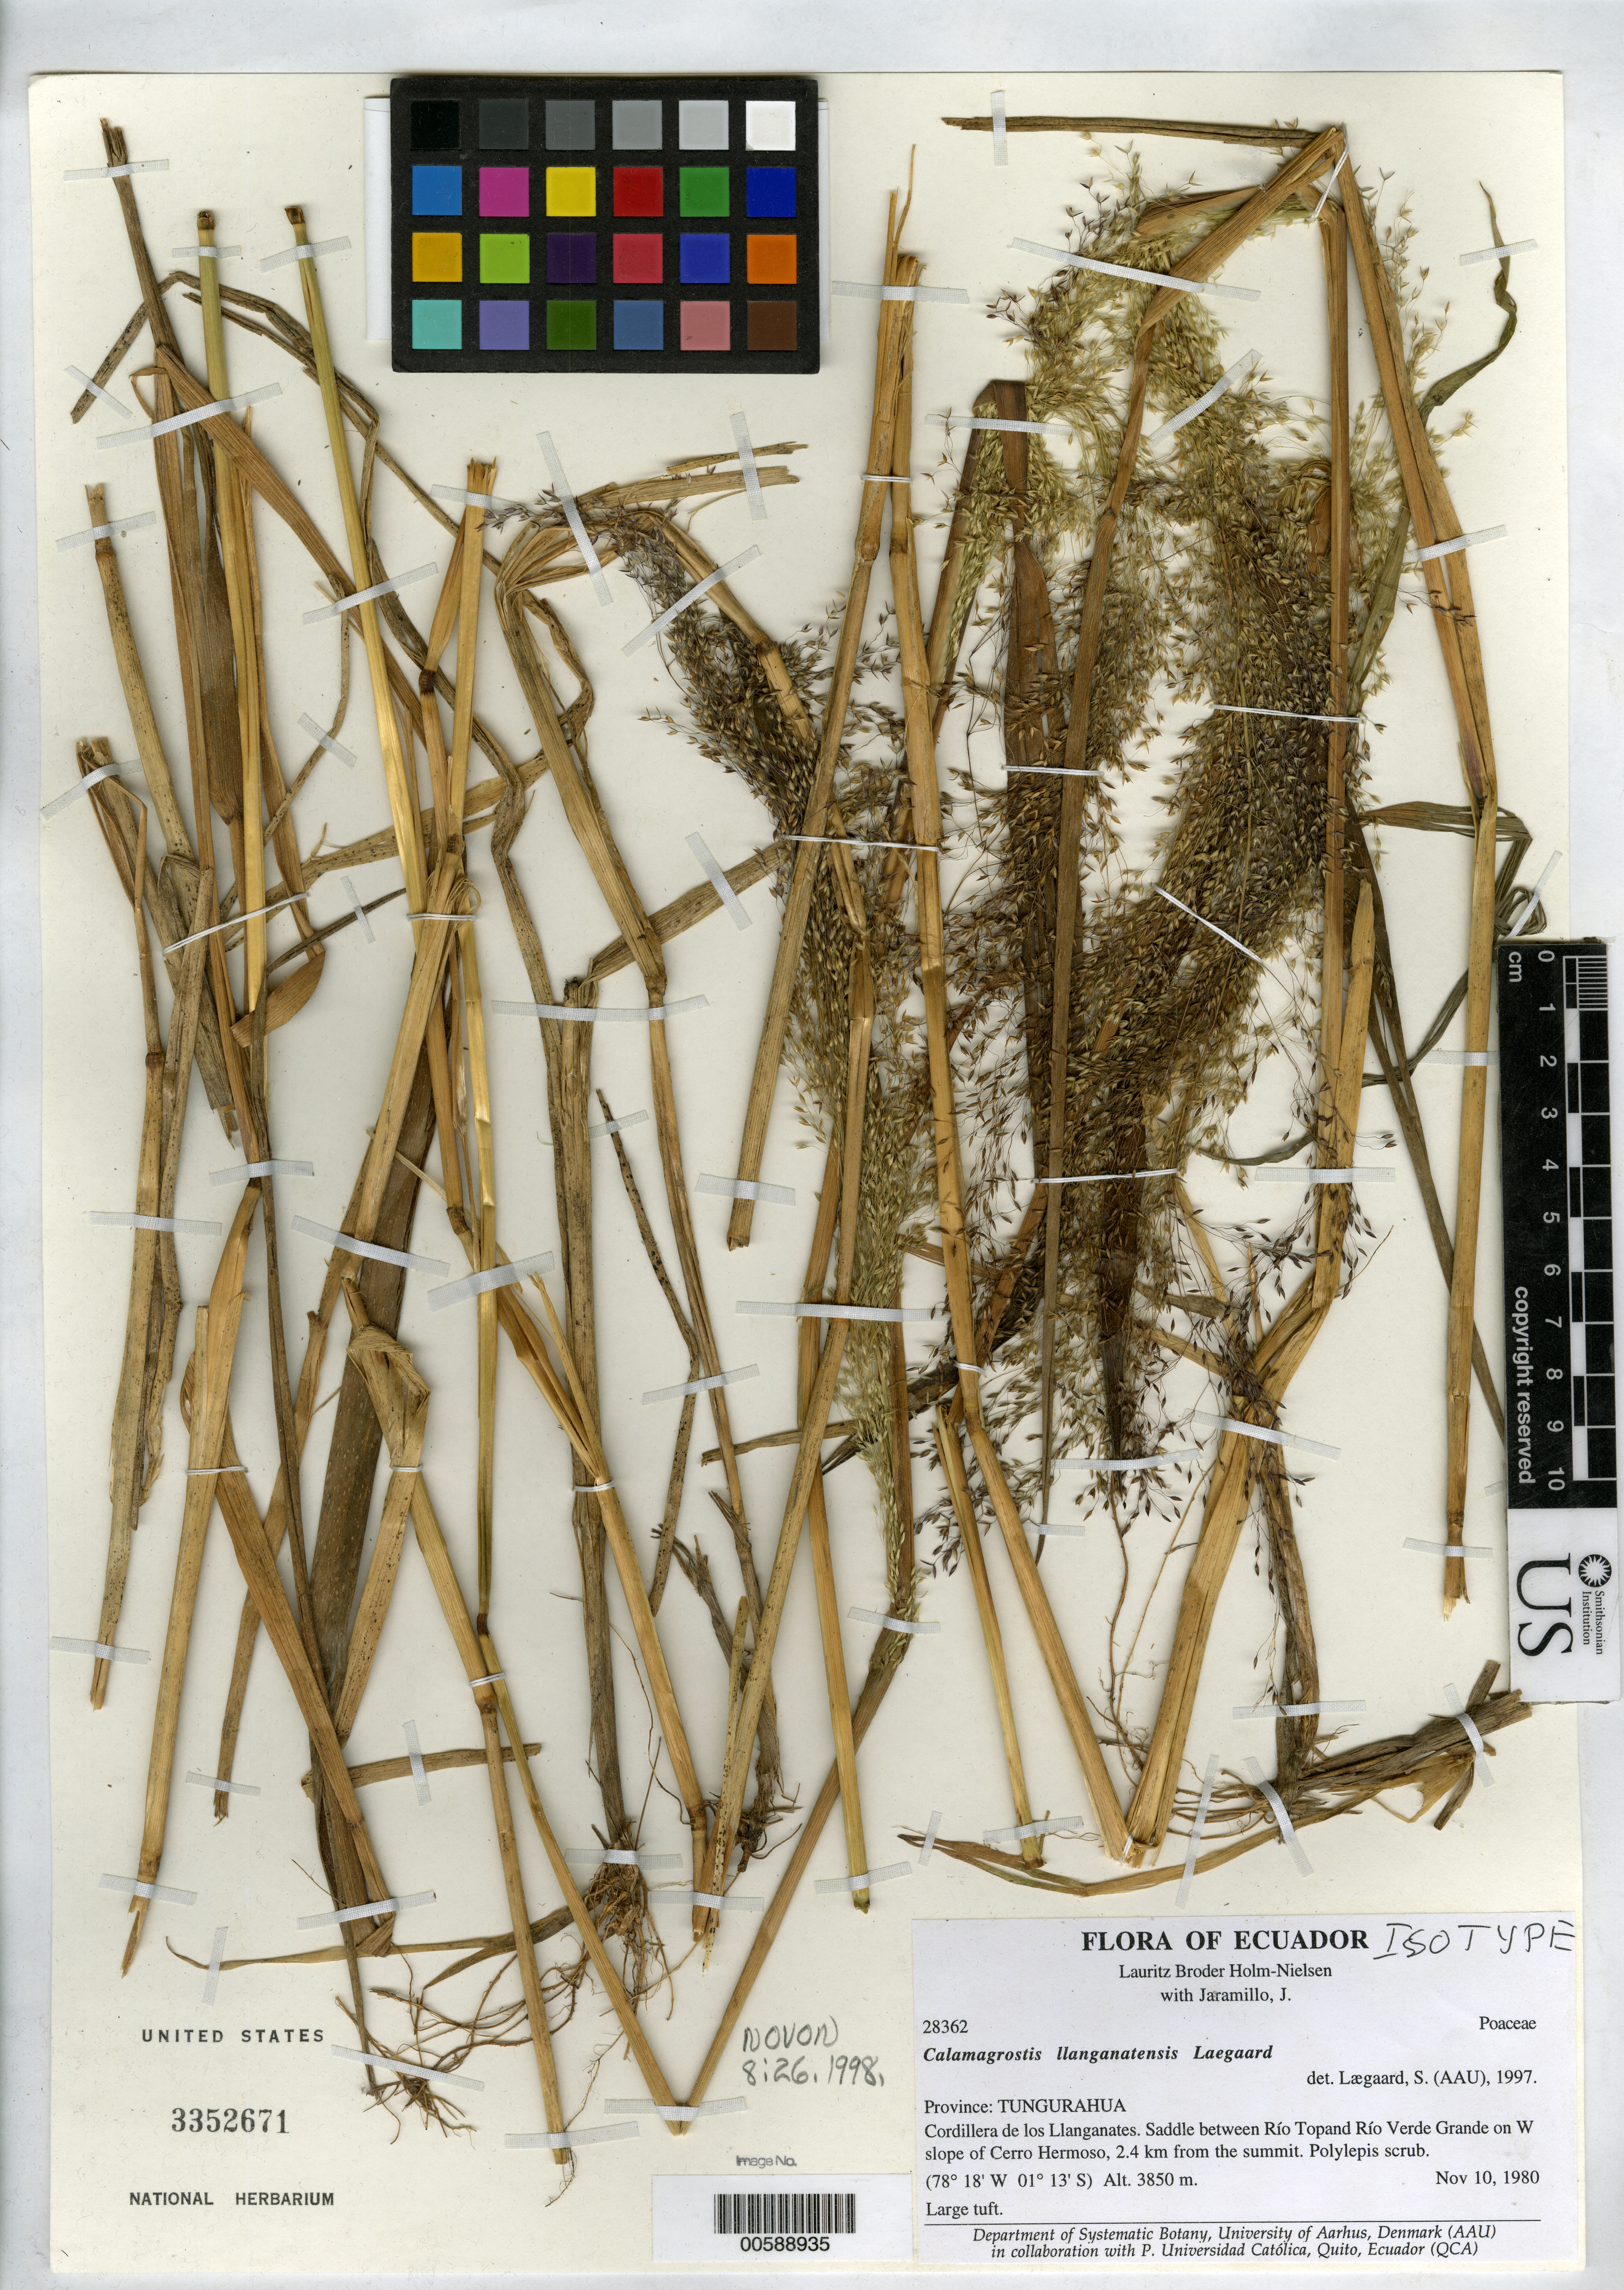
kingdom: Plantae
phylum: Tracheophyta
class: Liliopsida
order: Poales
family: Poaceae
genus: Calamagrostis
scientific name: Calamagrostis llanganatensis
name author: Lægaard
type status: Isotype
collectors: L. B. Holm-Nielsen & J. L. Jaramillo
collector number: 28362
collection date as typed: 10 Nov 1980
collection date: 1980-11-10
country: Ecuador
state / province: Tungurahua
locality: Cordillera de los Llanganates, saddle between Rio Verde Grande on W slope of Cerro Hermoso, 2.4 km from summit.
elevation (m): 3850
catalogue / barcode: US 3352671